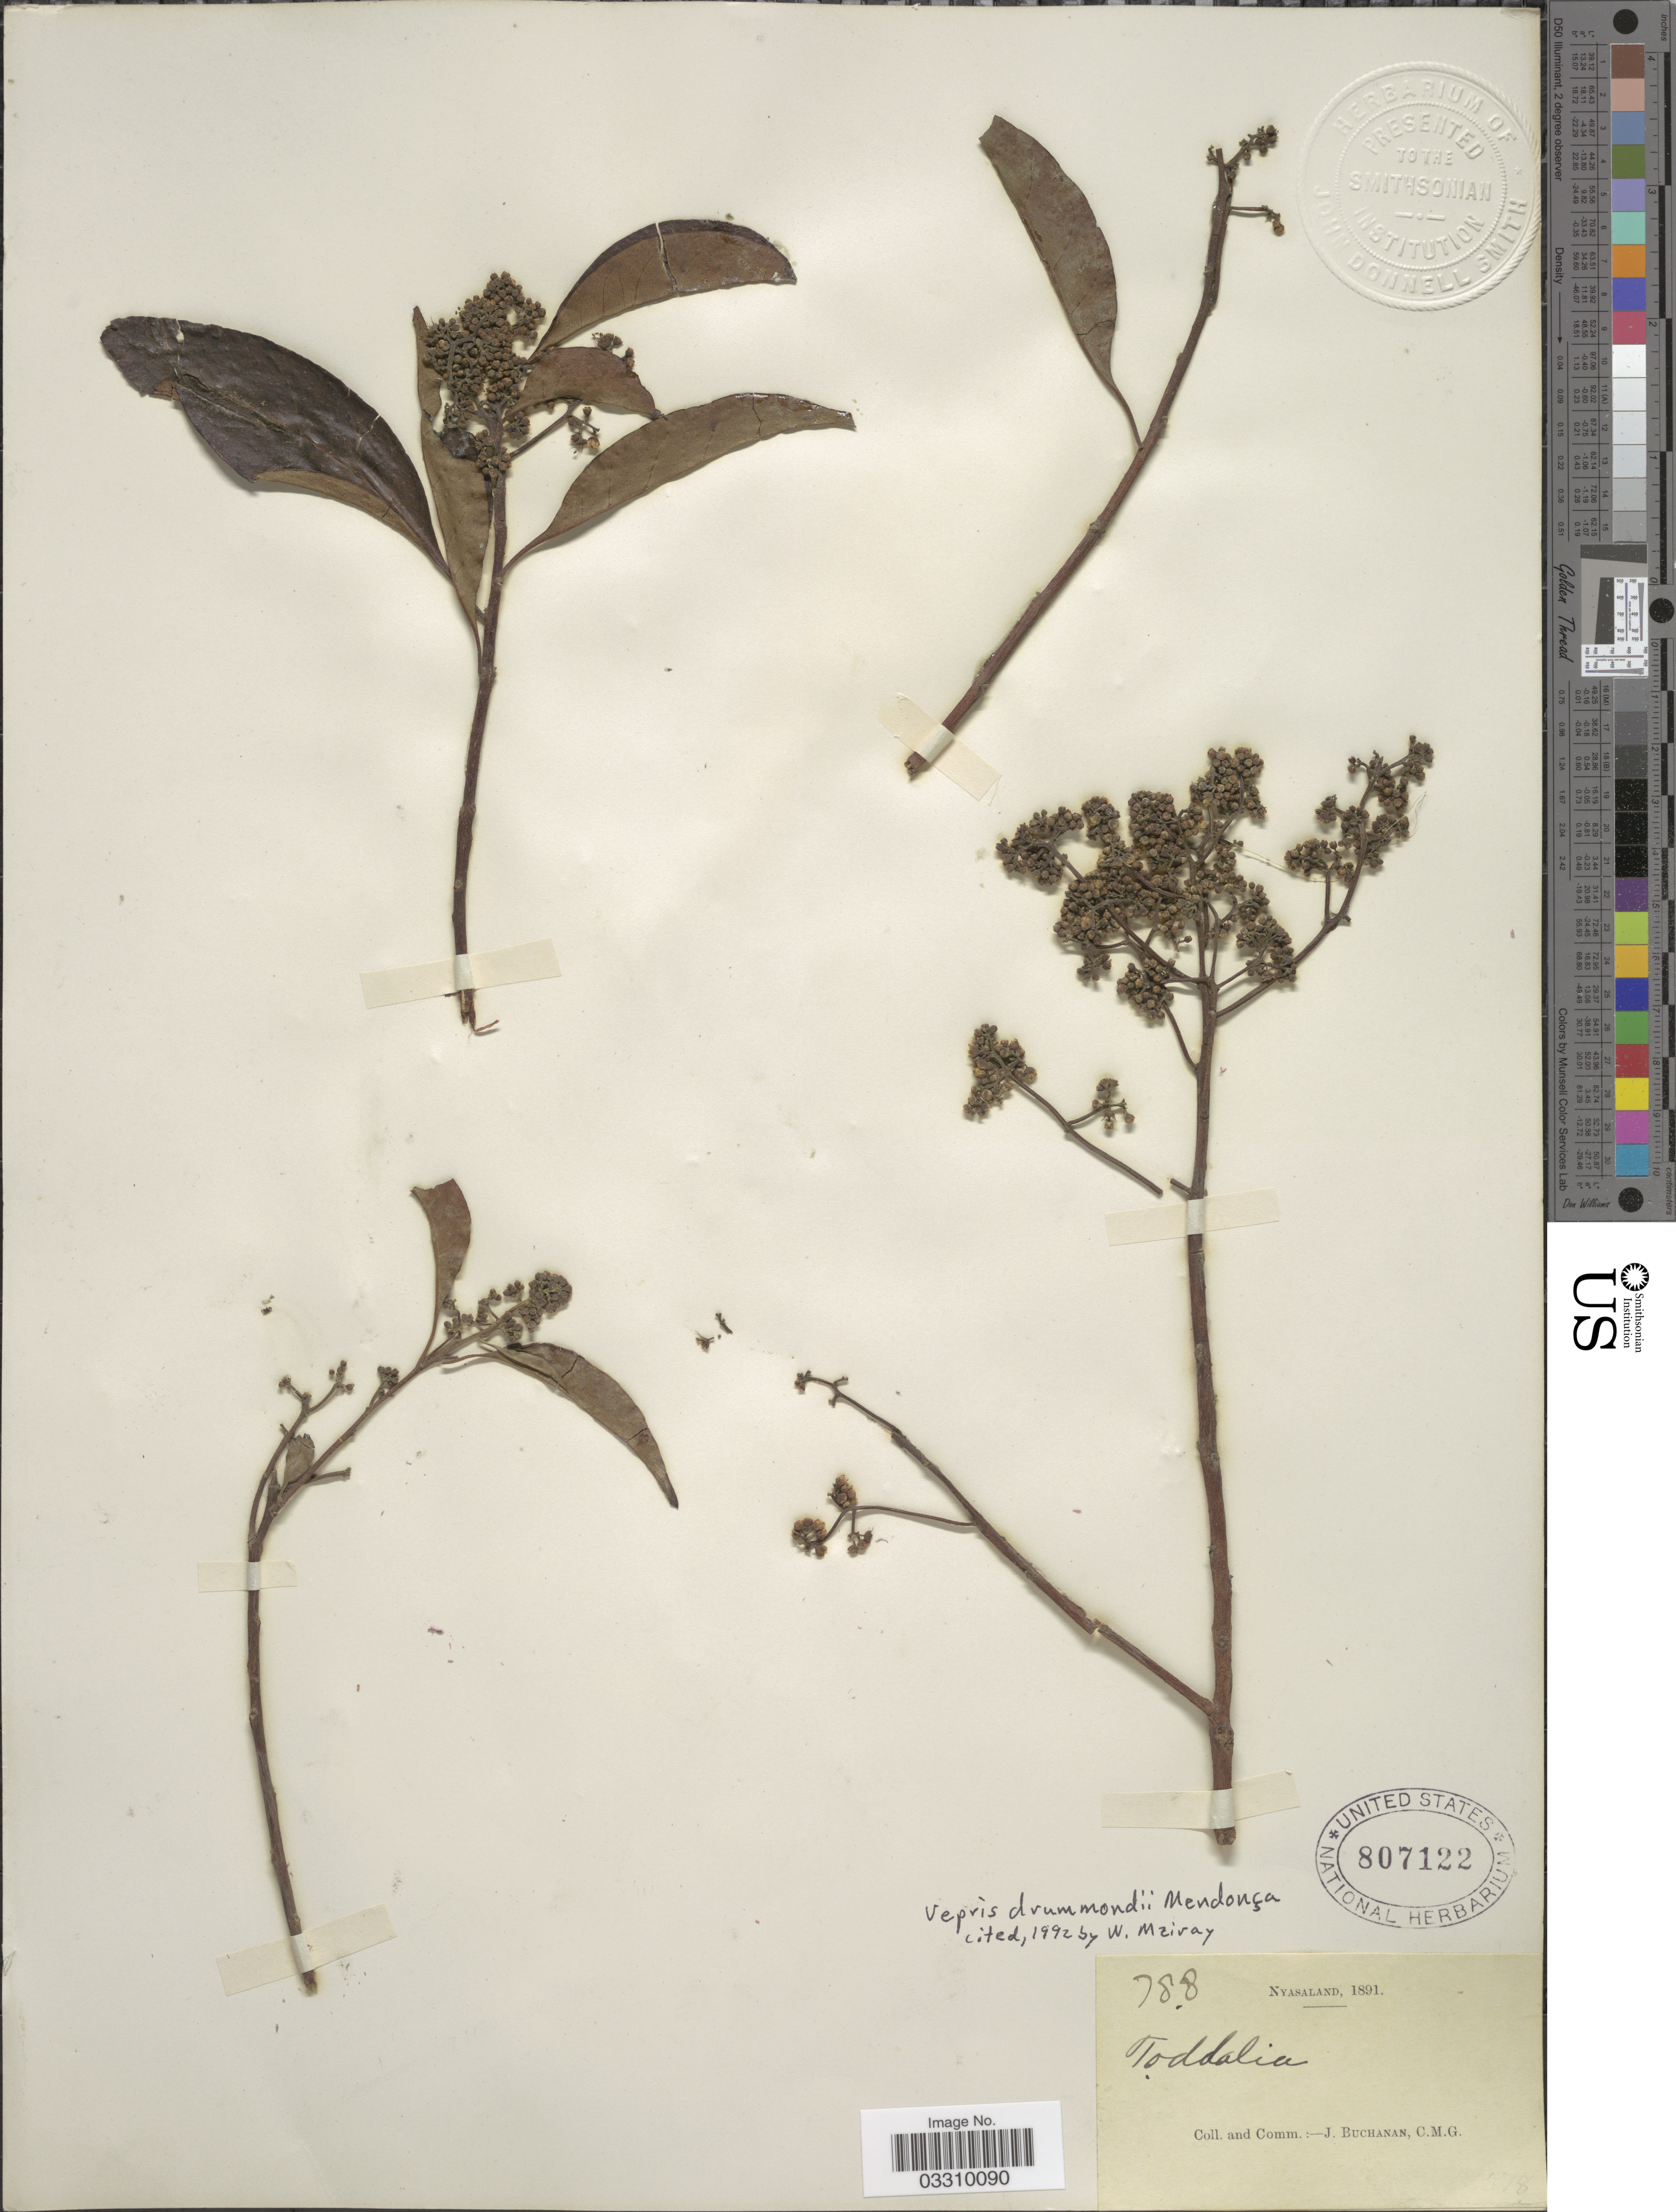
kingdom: Plantae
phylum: Tracheophyta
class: Magnoliopsida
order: Sapindales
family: Rutaceae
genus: Vepris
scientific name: Vepris drummondii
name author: Mendonça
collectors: J. Buchanan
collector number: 788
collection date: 1891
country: Malawi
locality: Nyasaland.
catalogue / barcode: US 807122